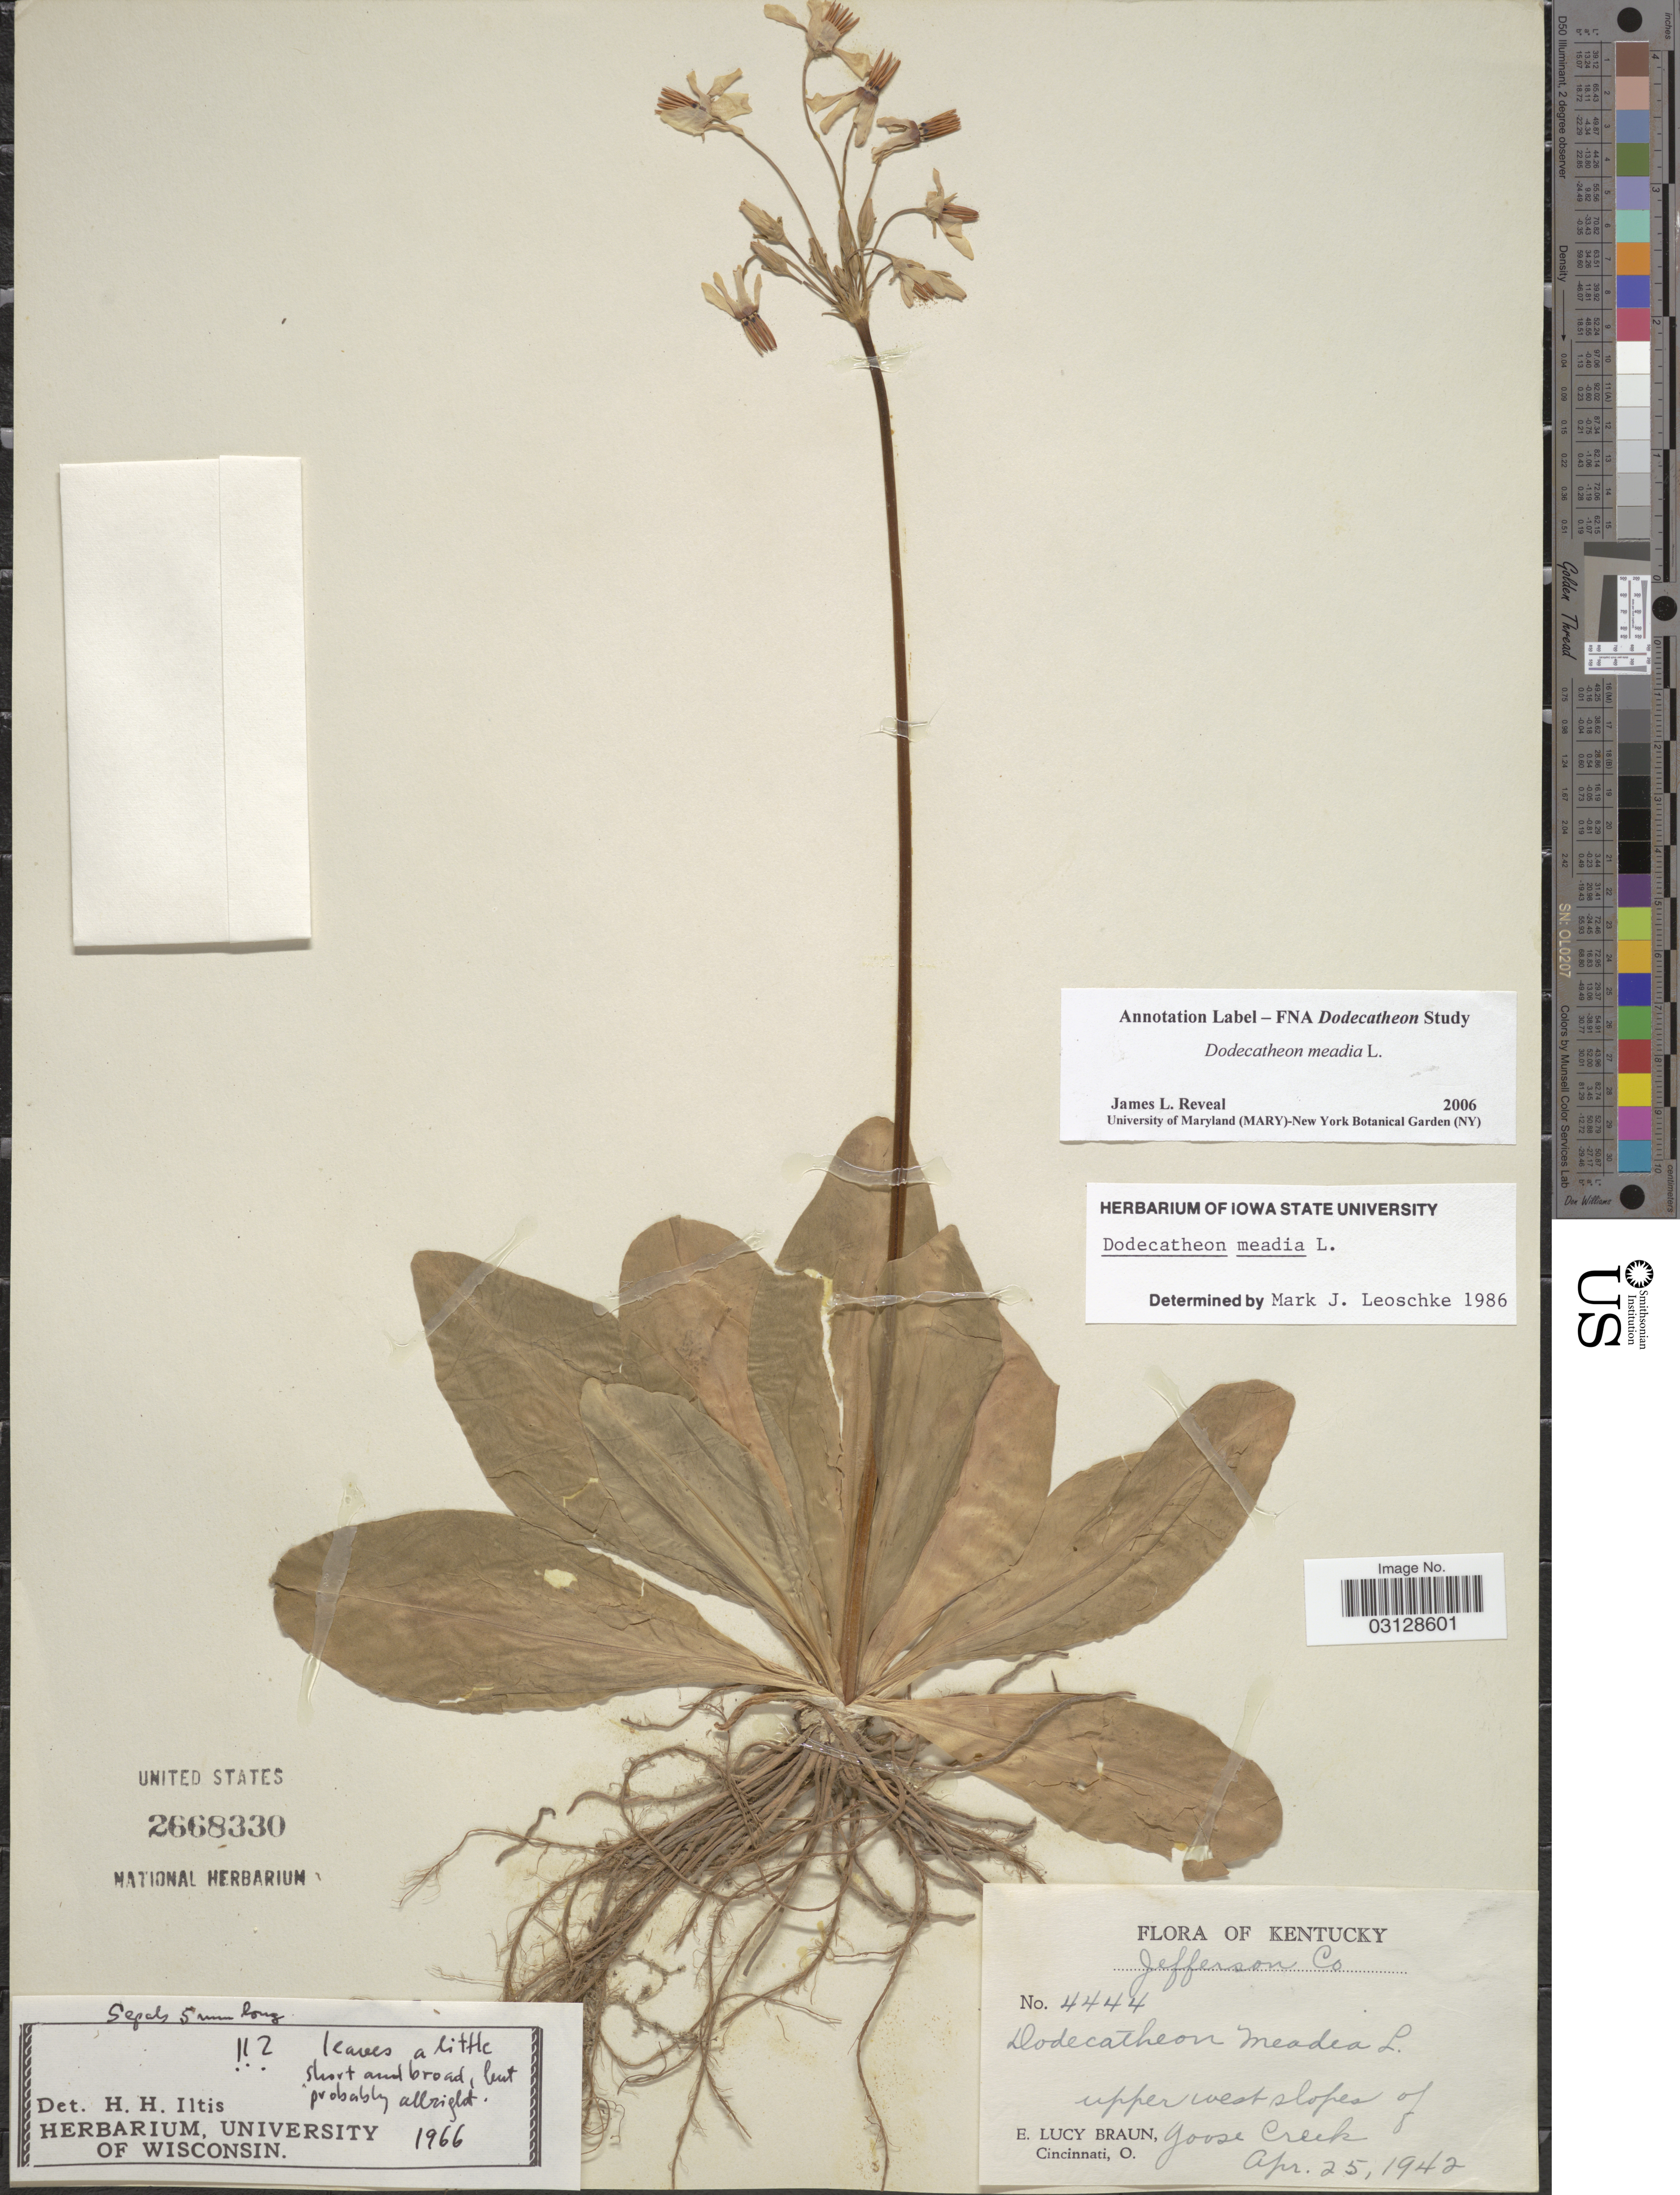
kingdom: Plantae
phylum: Tracheophyta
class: Magnoliopsida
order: Ericales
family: Primulaceae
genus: Dodecatheon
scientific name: Dodecatheon meadia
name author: L.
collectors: E. L. Braun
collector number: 4444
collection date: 1942-04-25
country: United States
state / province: Kentucky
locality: Jefferson Co. Upper west slopes of Goose Creek.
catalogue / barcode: US 2668330